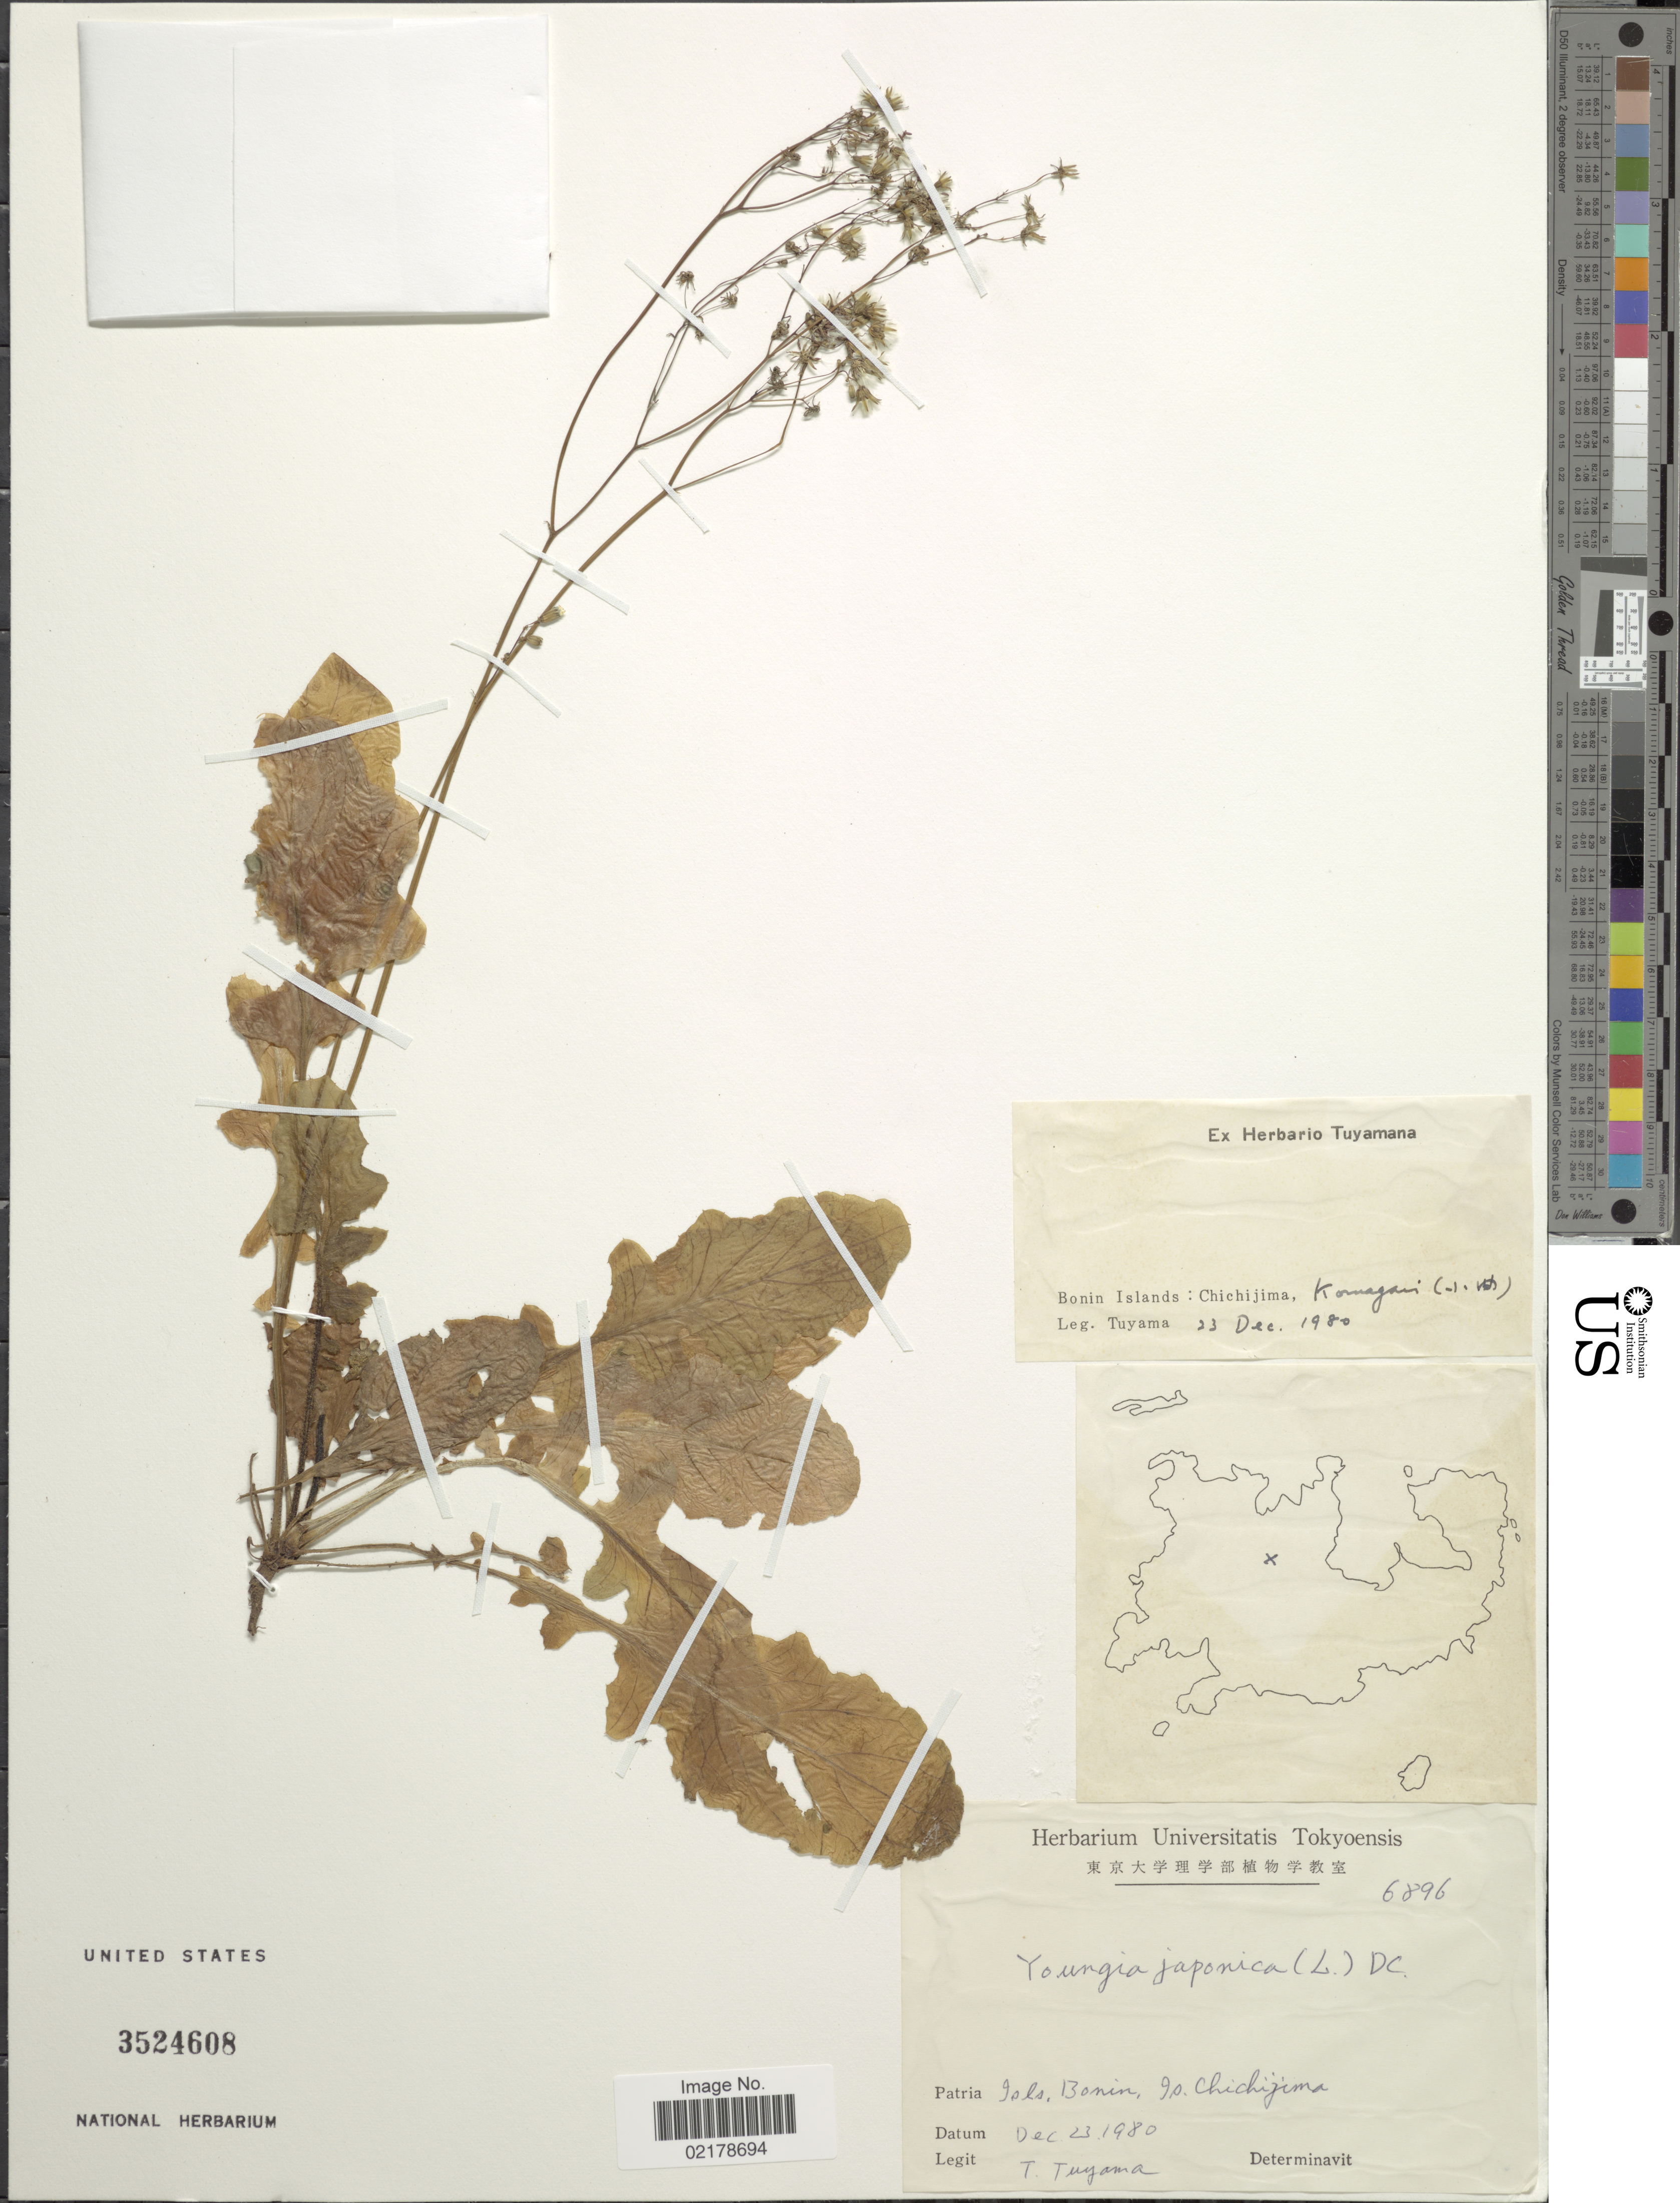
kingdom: Plantae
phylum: Tracheophyta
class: Magnoliopsida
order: Asterales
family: Asteraceae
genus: Youngia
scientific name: Youngia japonica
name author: (L.) DC.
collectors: T. Tuyama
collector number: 6896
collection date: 1980-12-23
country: Japan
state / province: Tokyo, Federal City of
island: Bonin Islands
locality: Isls, Bonin, Is. Chichijima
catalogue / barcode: US 3524608